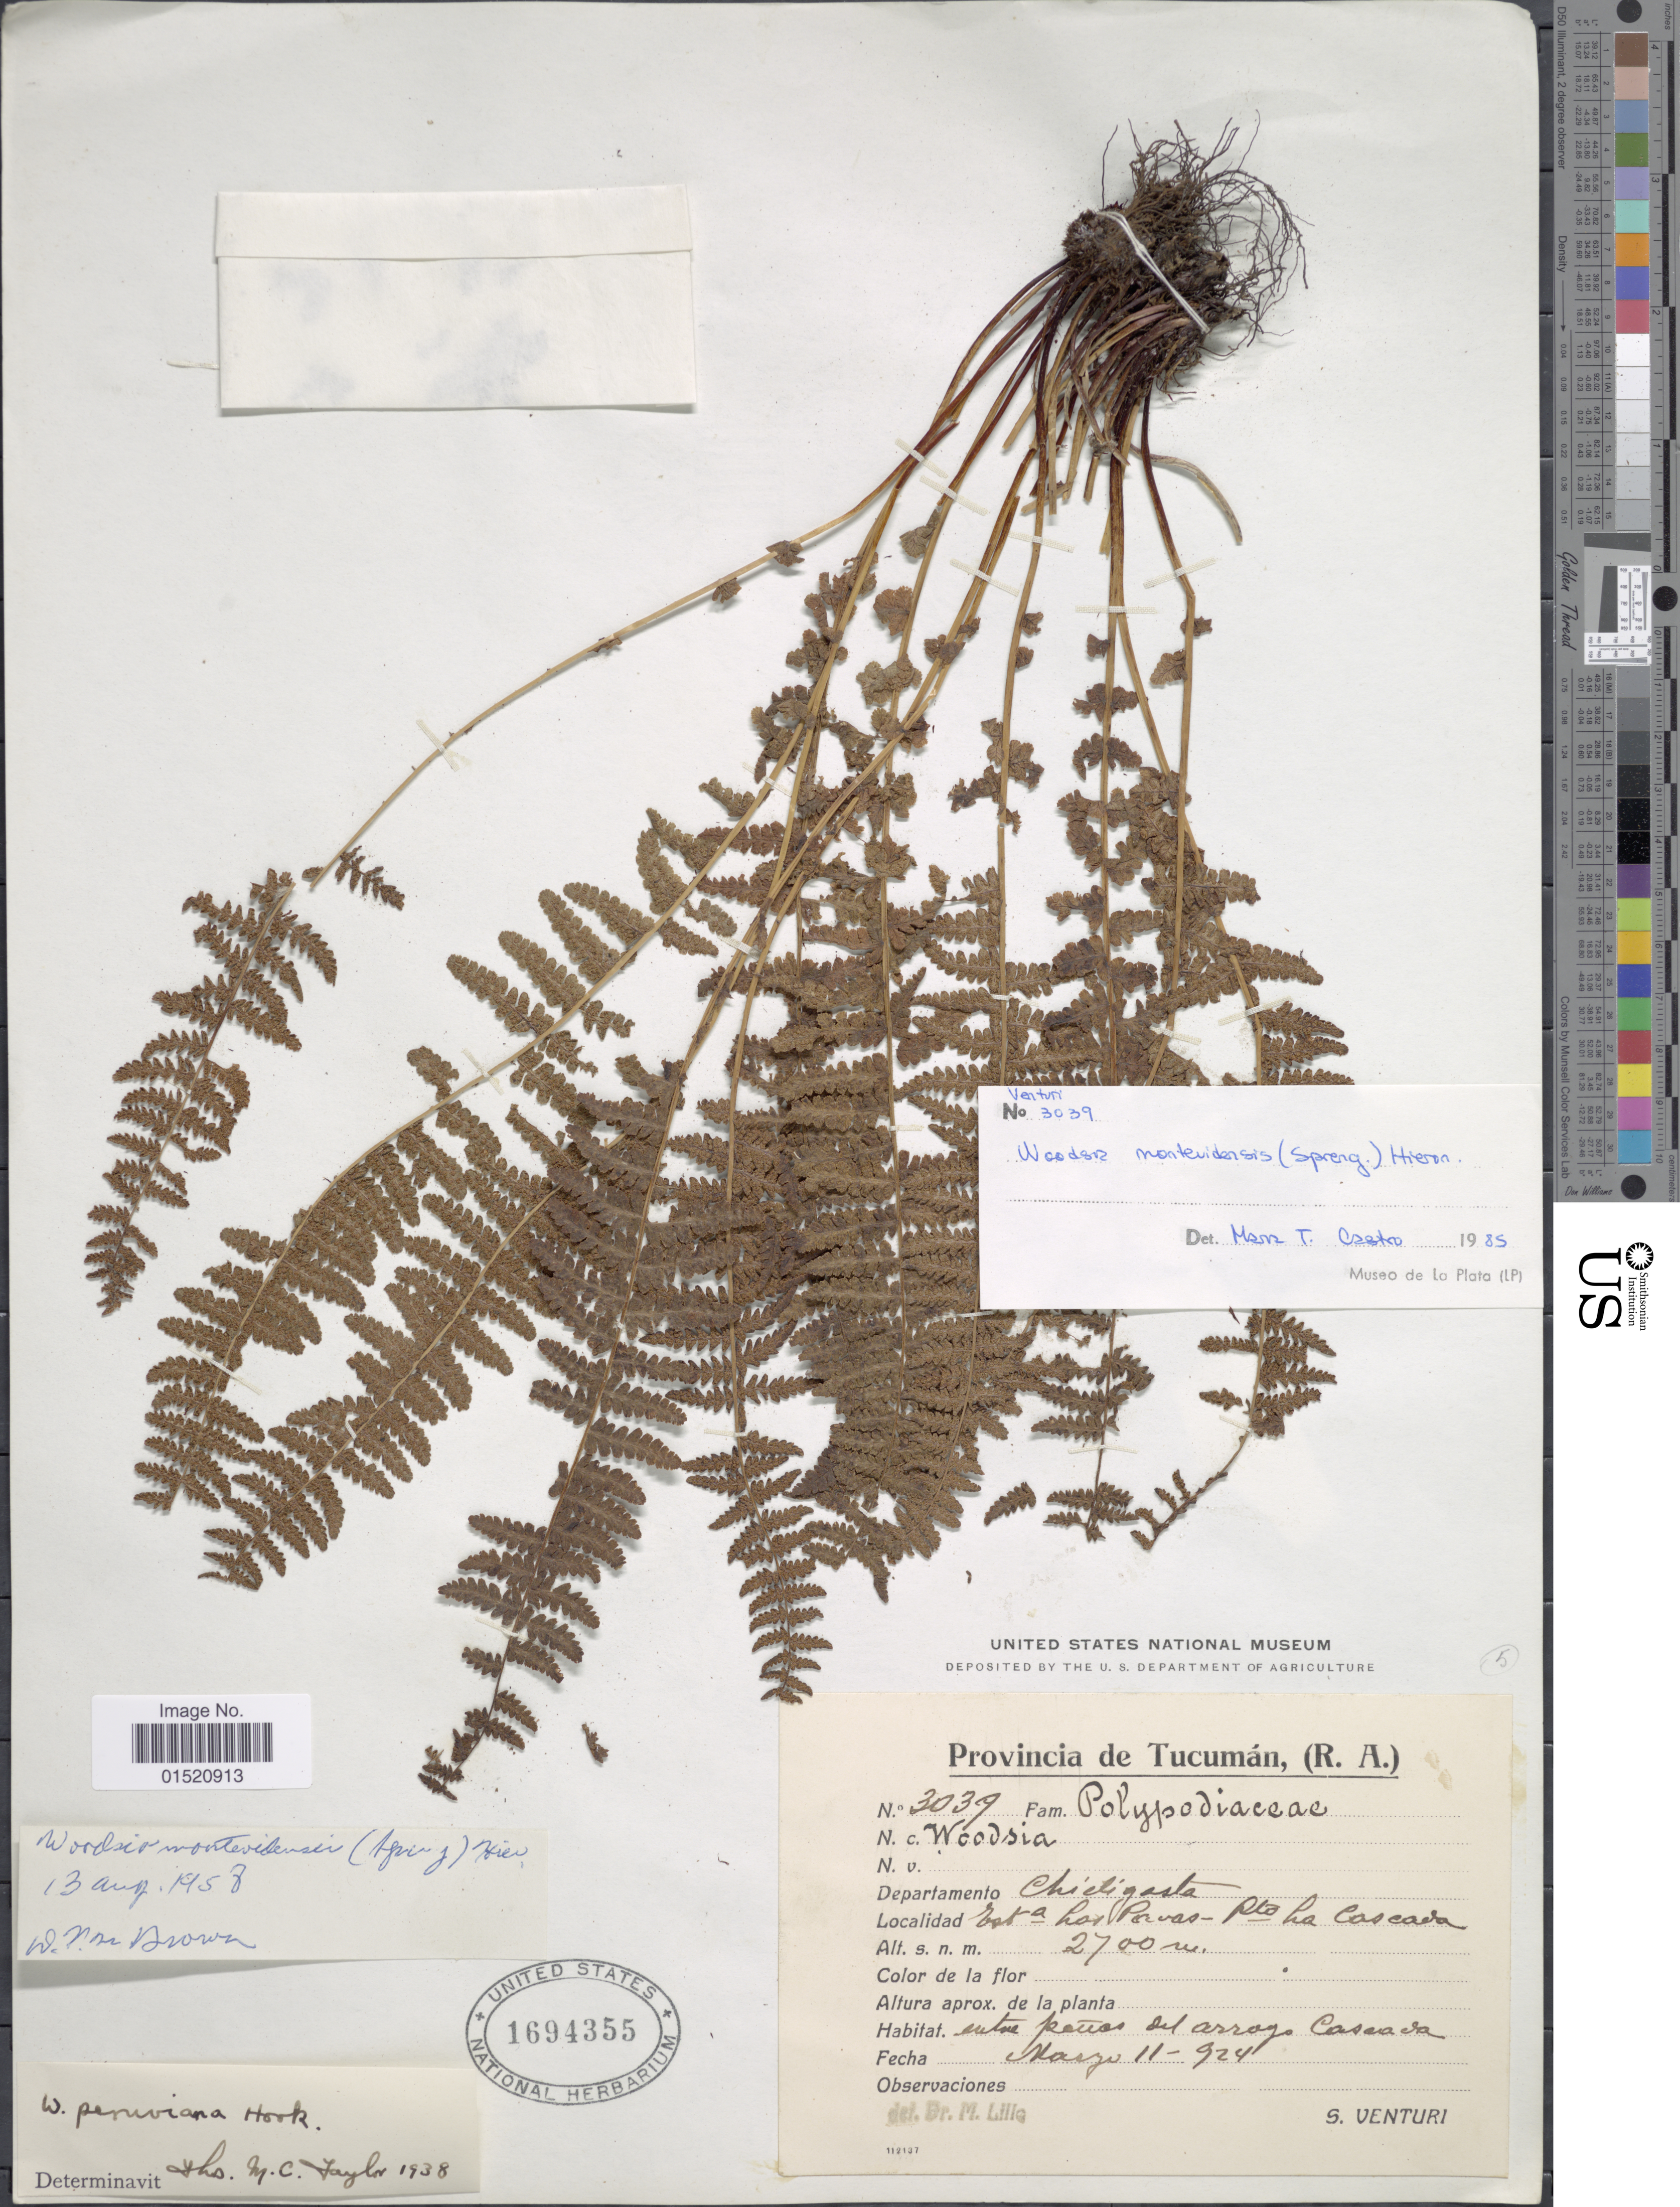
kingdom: Plantae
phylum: Tracheophyta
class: Polypodiopsida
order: Polypodiales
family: Woodsiaceae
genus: Woodsia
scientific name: Woodsia montevidensis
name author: (Spreng.) Hieron.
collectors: S. Venturi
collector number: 3039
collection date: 1924-03-11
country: Argentina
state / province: Tucuman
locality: Departamento Chichigasta, Esta Los Porvas - Pto La Cascada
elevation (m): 2700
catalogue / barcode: US 1694355